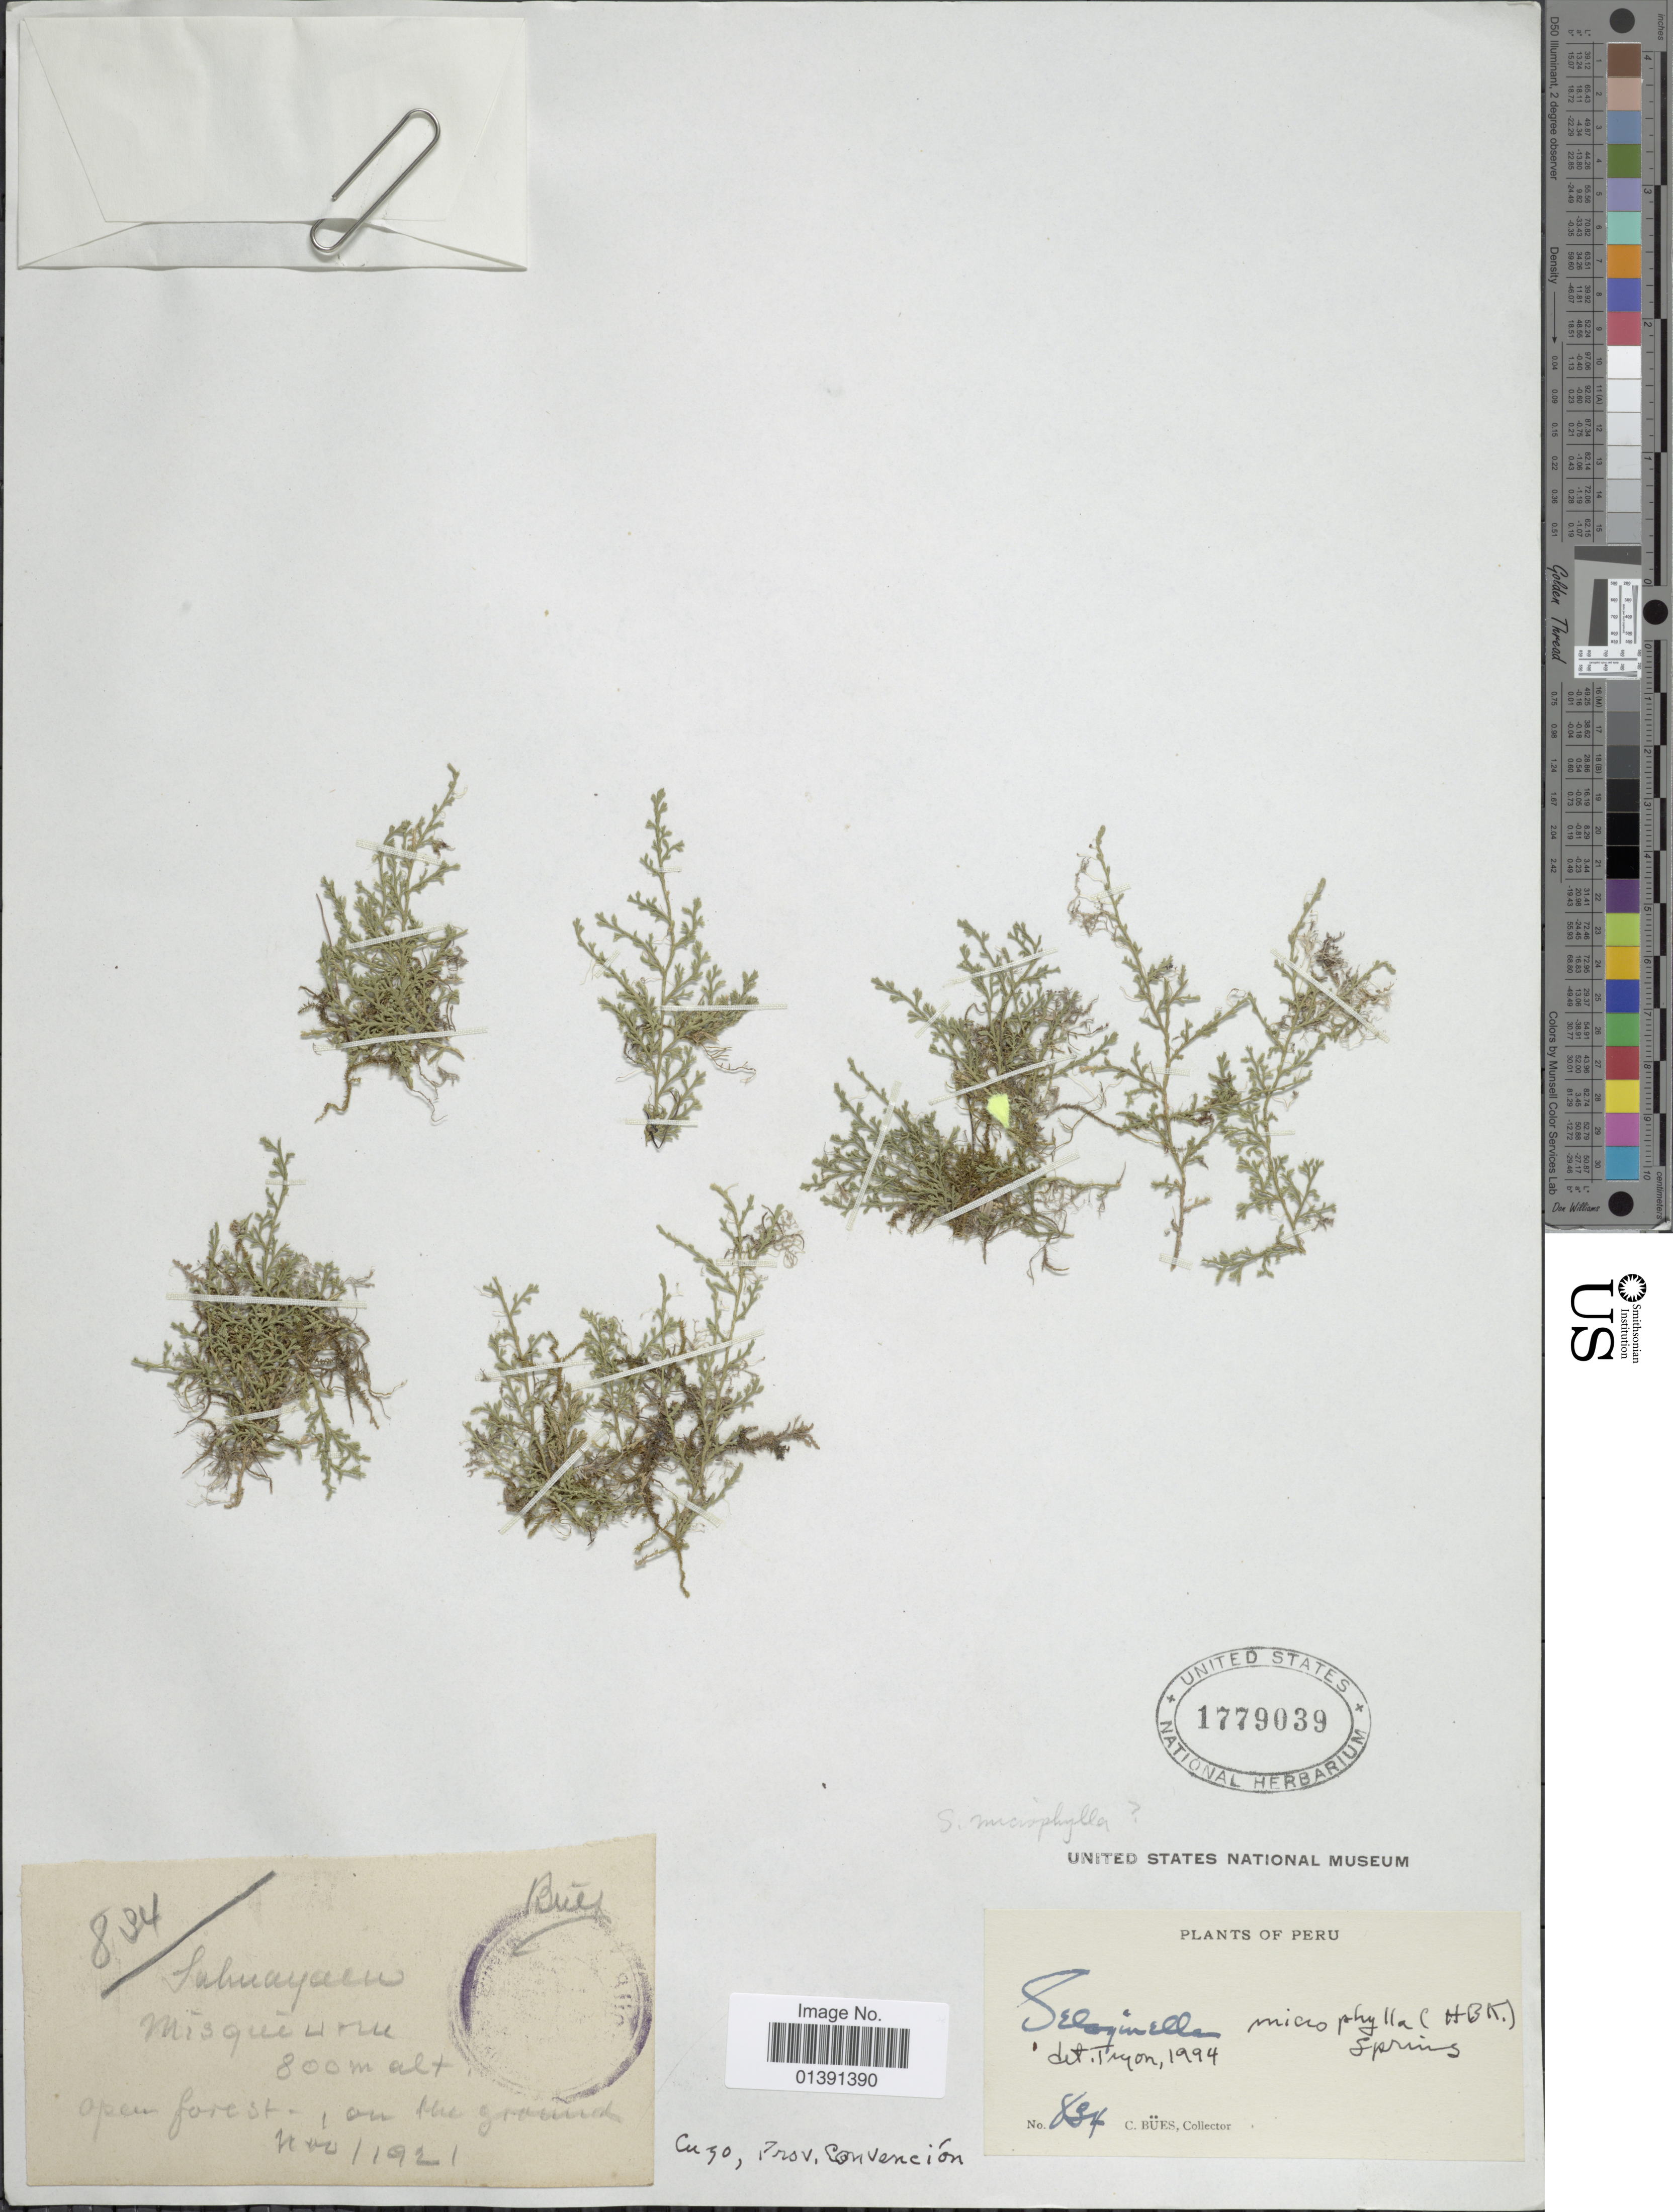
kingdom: Plantae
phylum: Tracheophyta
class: Lycopodiopsida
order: Selaginellales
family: Selaginellaceae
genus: Selaginella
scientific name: Selaginella microphylla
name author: (Kunth) Spring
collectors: C. Bues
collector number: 834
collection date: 1921-11-01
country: Peru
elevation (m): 800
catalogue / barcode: US 1779039